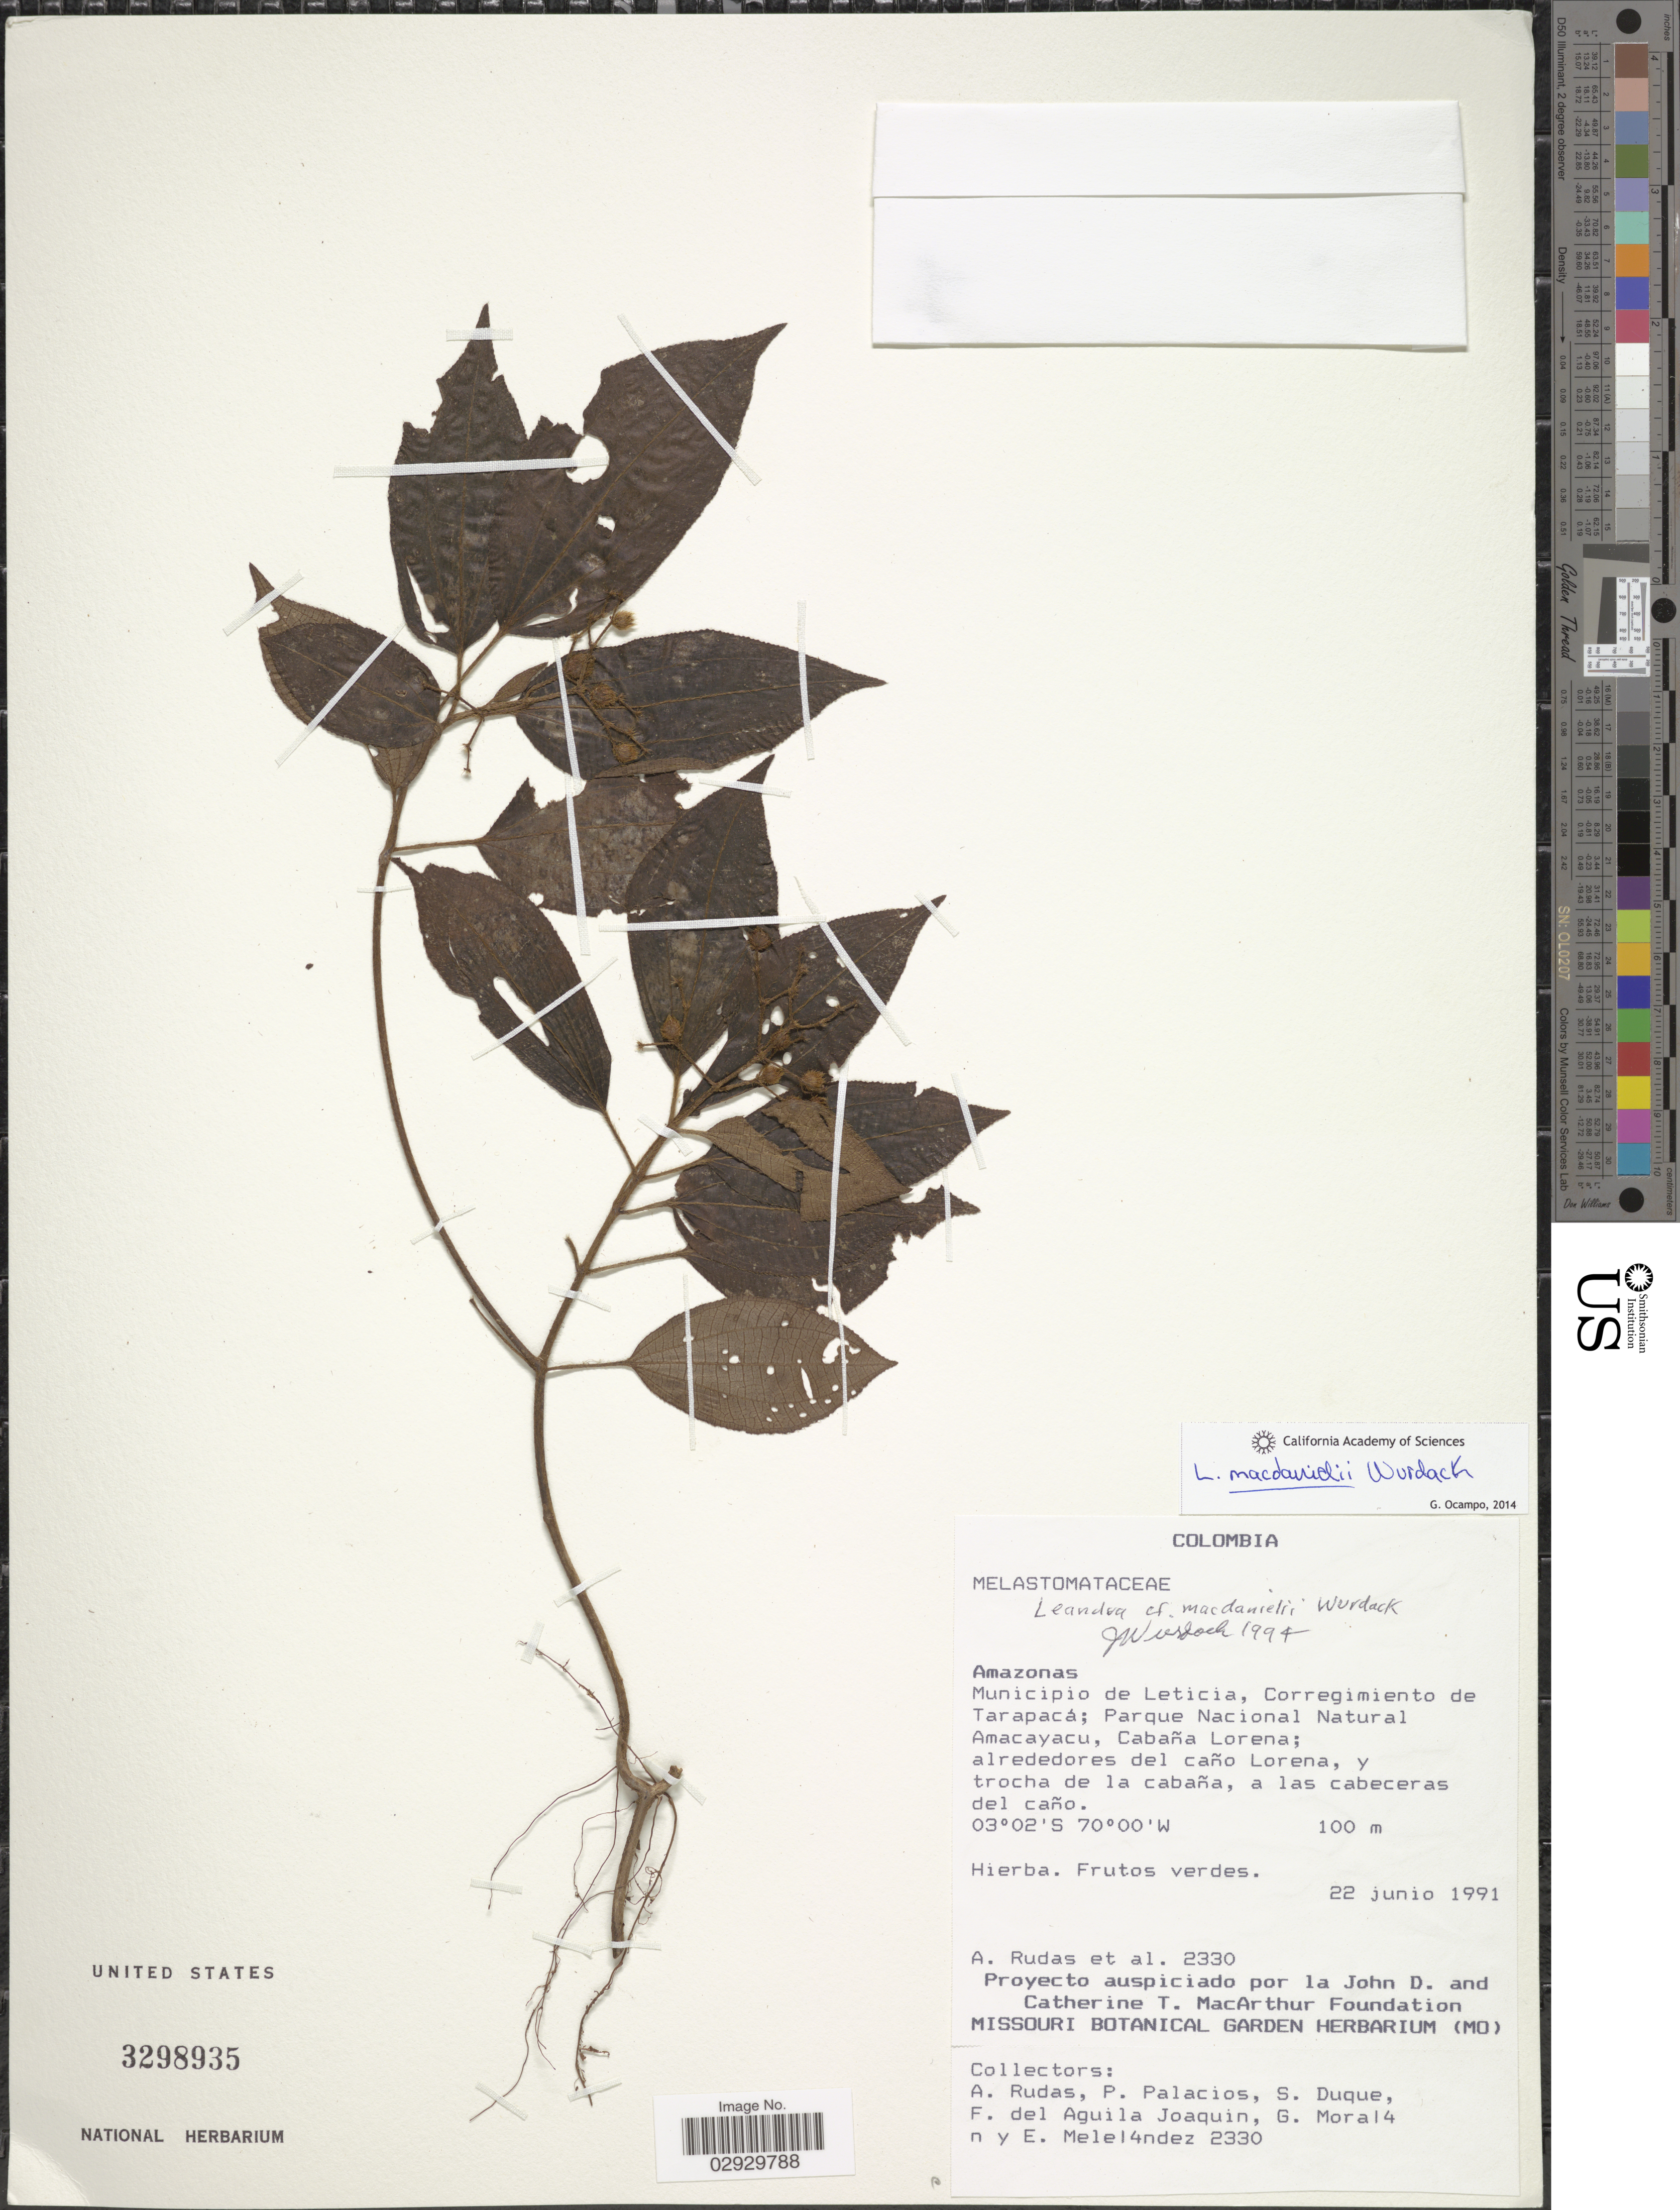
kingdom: Plantae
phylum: Tracheophyta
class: Magnoliopsida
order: Myrtales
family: Melastomataceae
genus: Leandra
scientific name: Leandra macdanielii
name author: Wurdack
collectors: A. Rudas, P. Palacios, S. Duque, F. Aguila Joaquin & et al.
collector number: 2330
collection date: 1991-06-22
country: Colombia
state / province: Amazônas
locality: Municipio de Leticia, Corregimiento de Tarapacá; Parque Nacional Natural Amacayacu, Cabaña Lorena; alrededores del Caño Lorena, y trocha de la cabaña, a las cabeceras del caño.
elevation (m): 100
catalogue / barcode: US 3298935